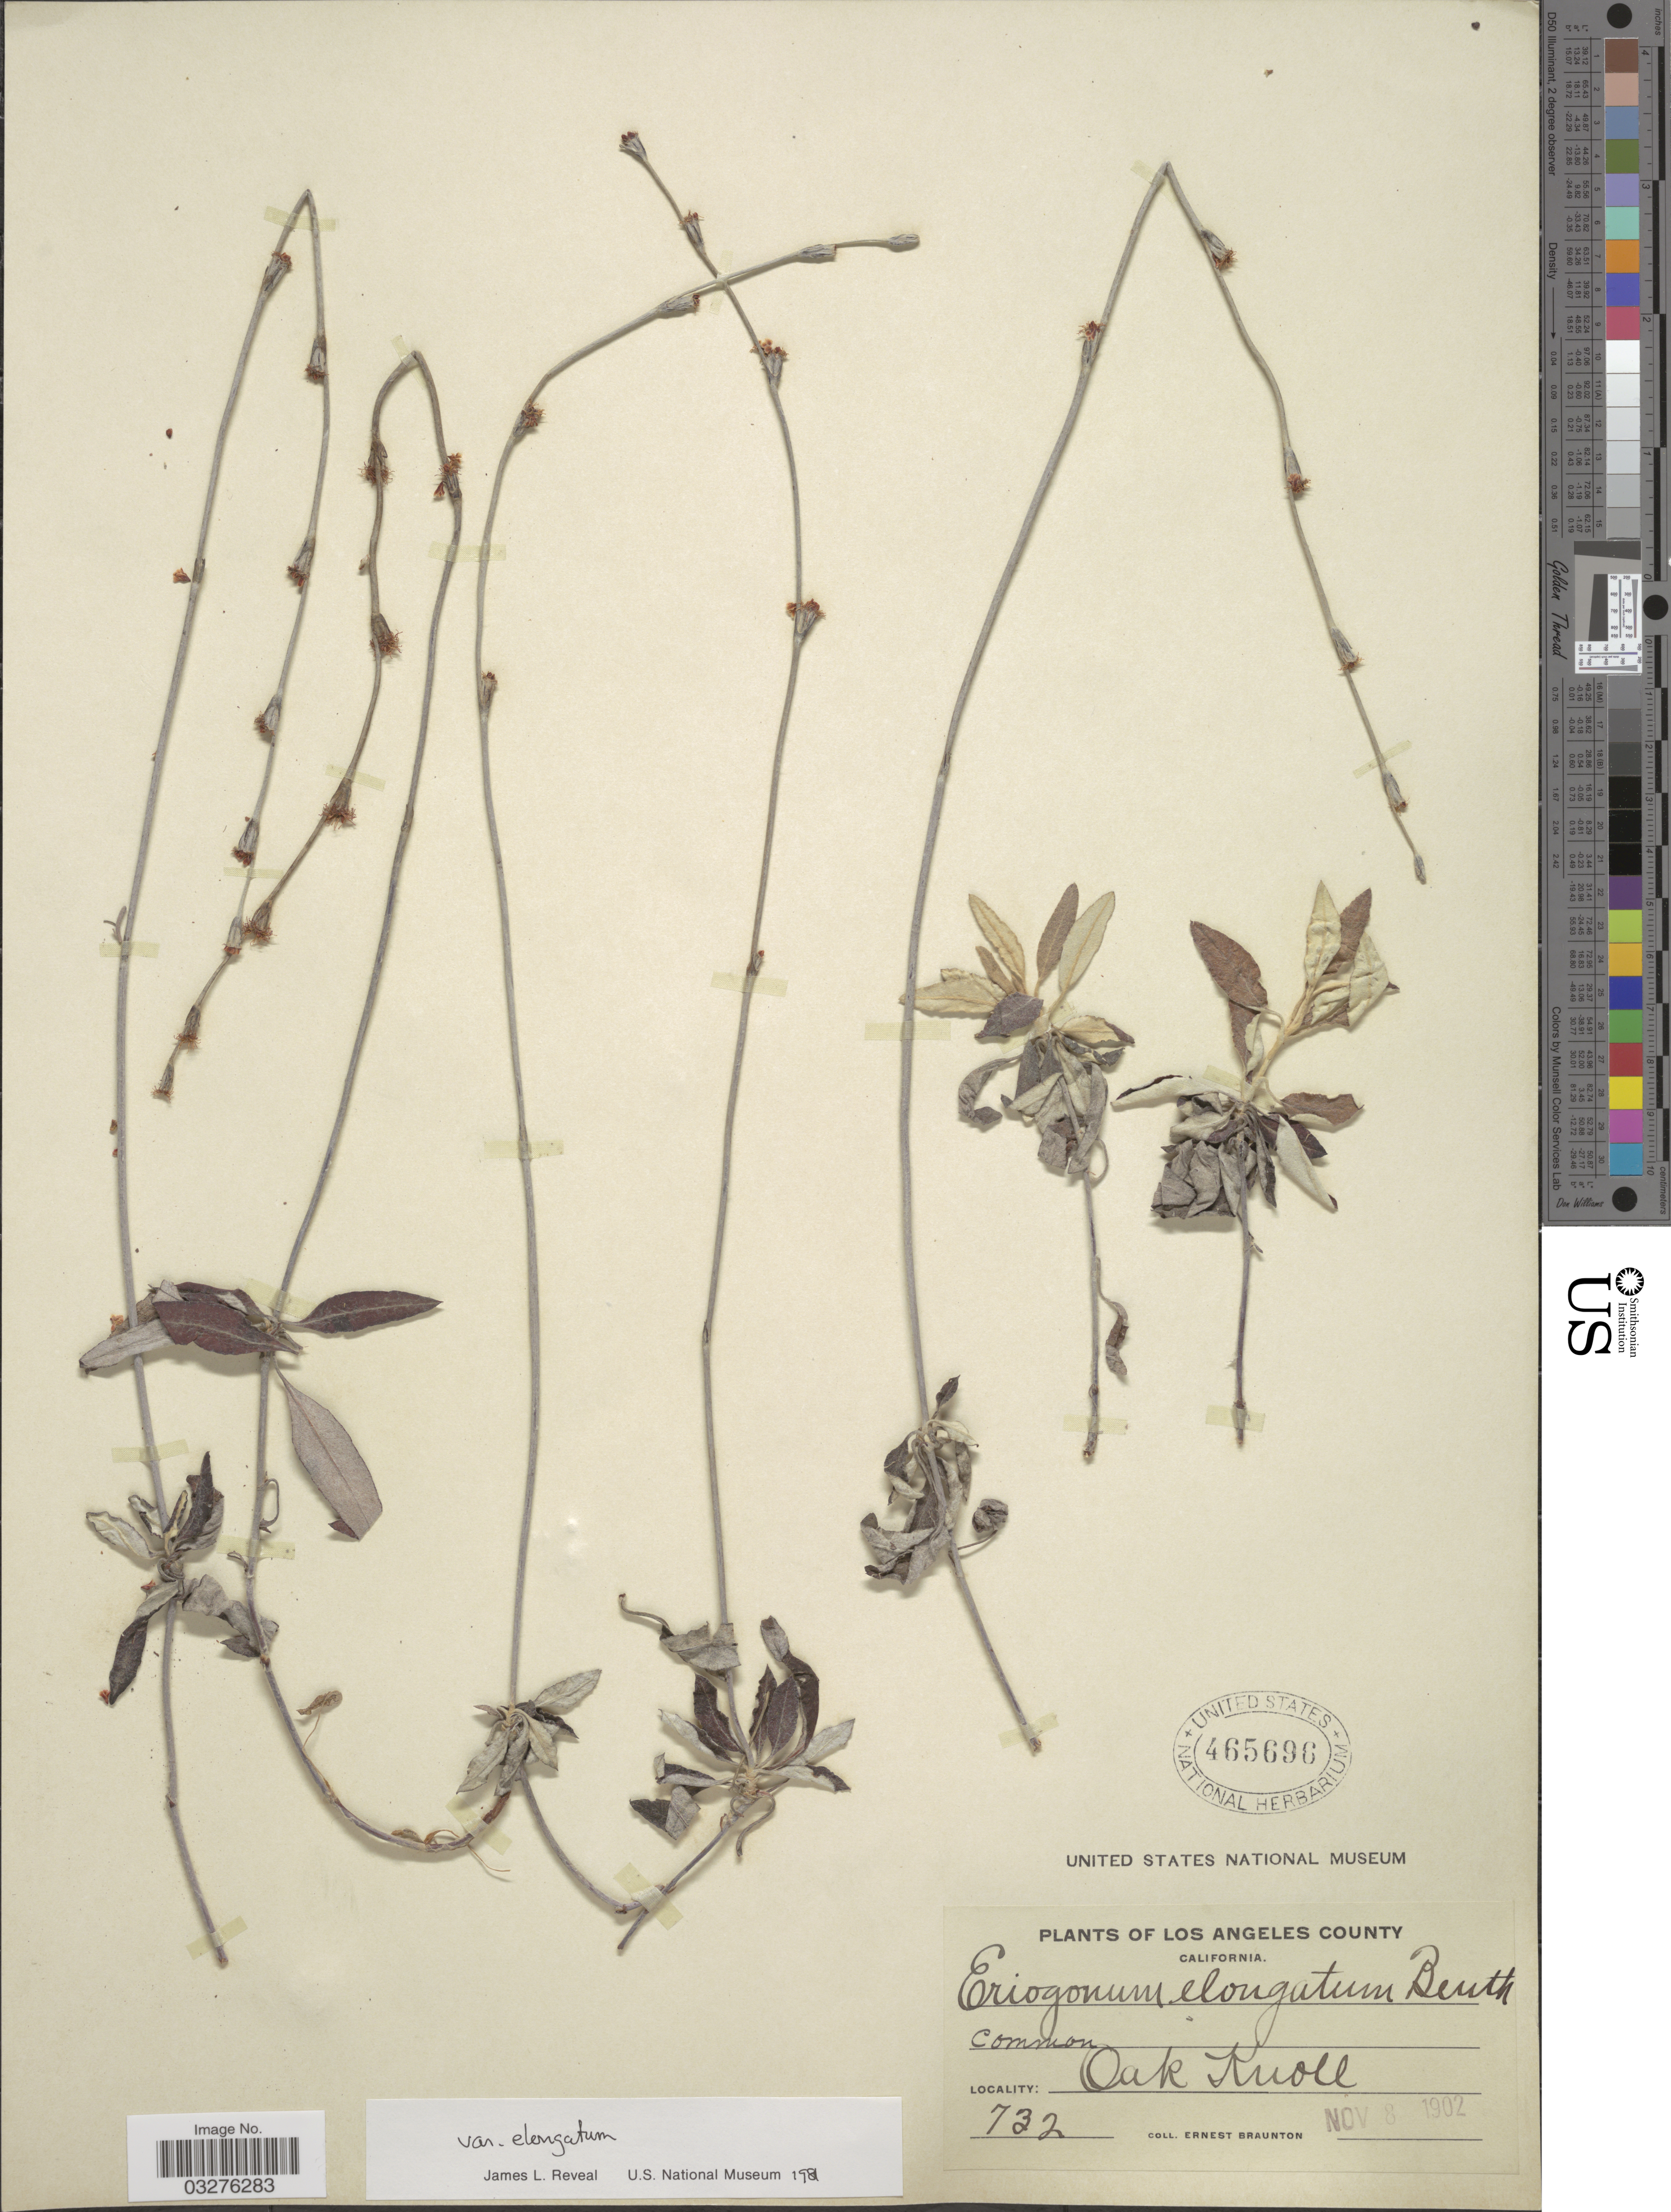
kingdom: Plantae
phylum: Tracheophyta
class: Magnoliopsida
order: Caryophyllales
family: Polygonaceae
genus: Eriogonum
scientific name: Eriogonum elongatum var. elongatum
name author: Benth.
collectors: E. Braunton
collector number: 732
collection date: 1902-11-08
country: United States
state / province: California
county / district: Los Angeles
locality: Los Angeles County, Oak Knoll.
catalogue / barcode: US 465696